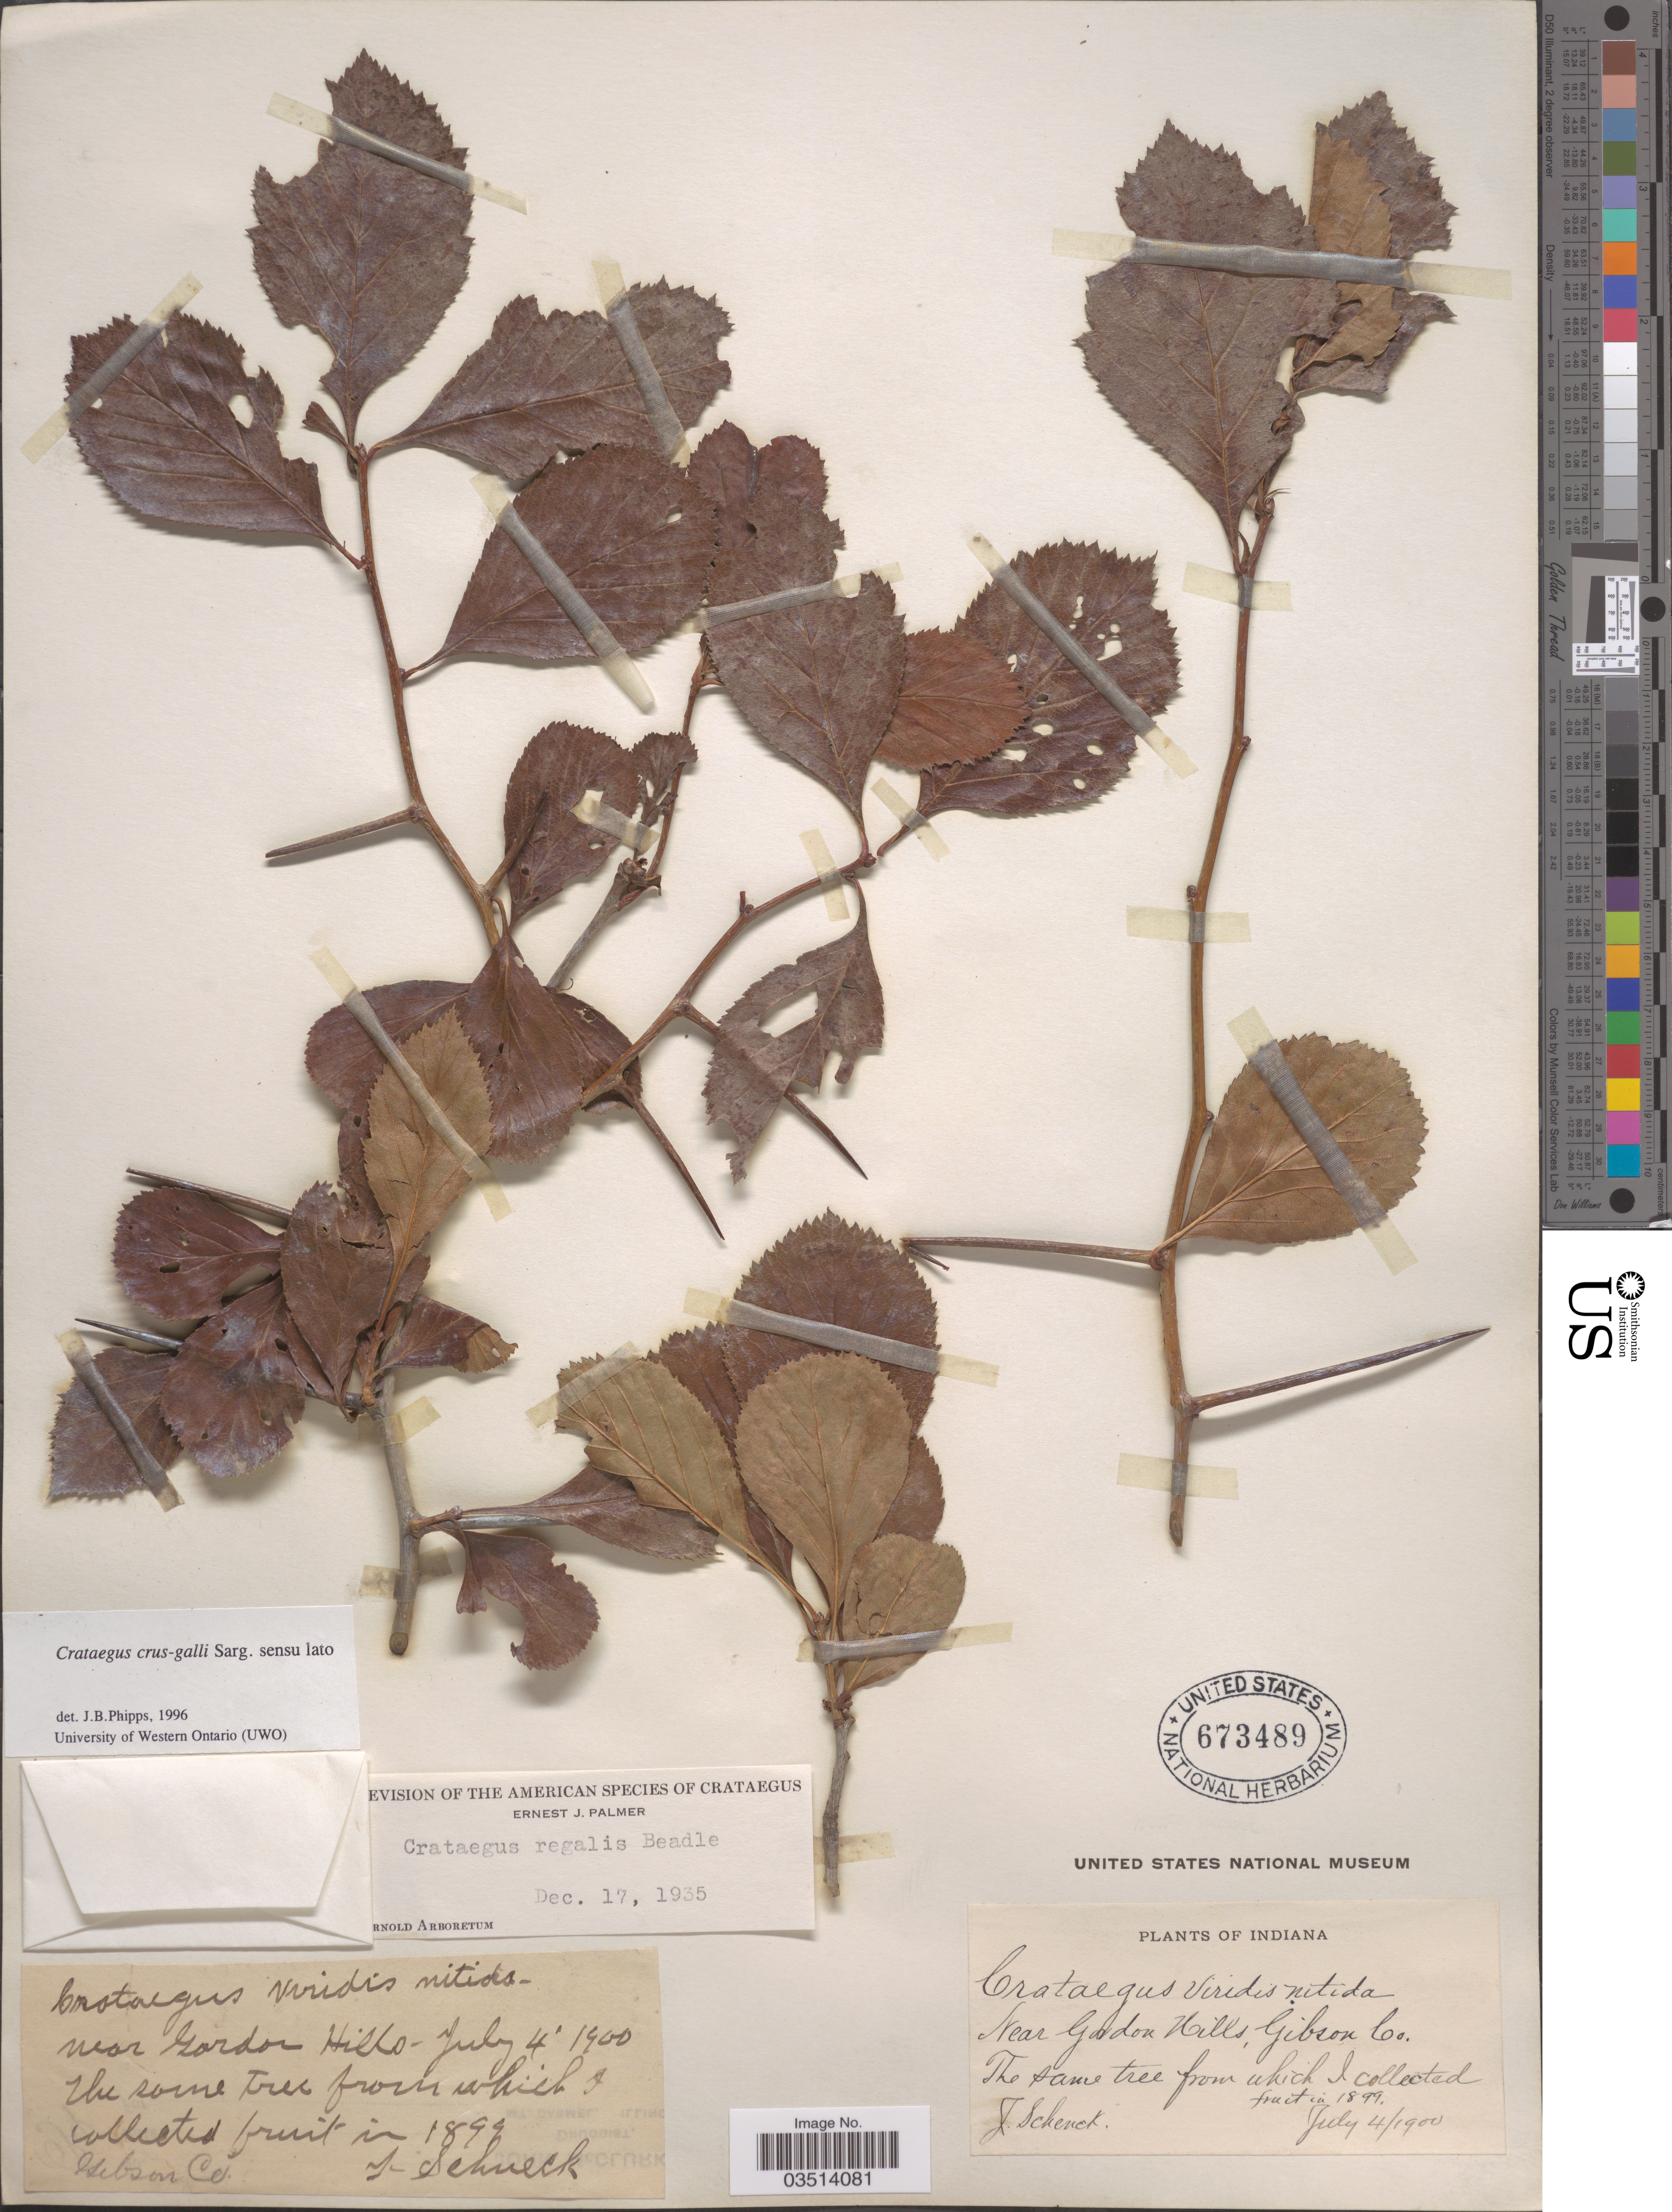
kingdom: Plantae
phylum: Tracheophyta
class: Magnoliopsida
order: Rosales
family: Rosaceae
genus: Crataegus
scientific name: Crataegus crus-galli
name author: L.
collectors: J. Schneck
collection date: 1900-07-04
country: United States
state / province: Indiana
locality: Near Golden Hills, Gibson Co.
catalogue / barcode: US 673489